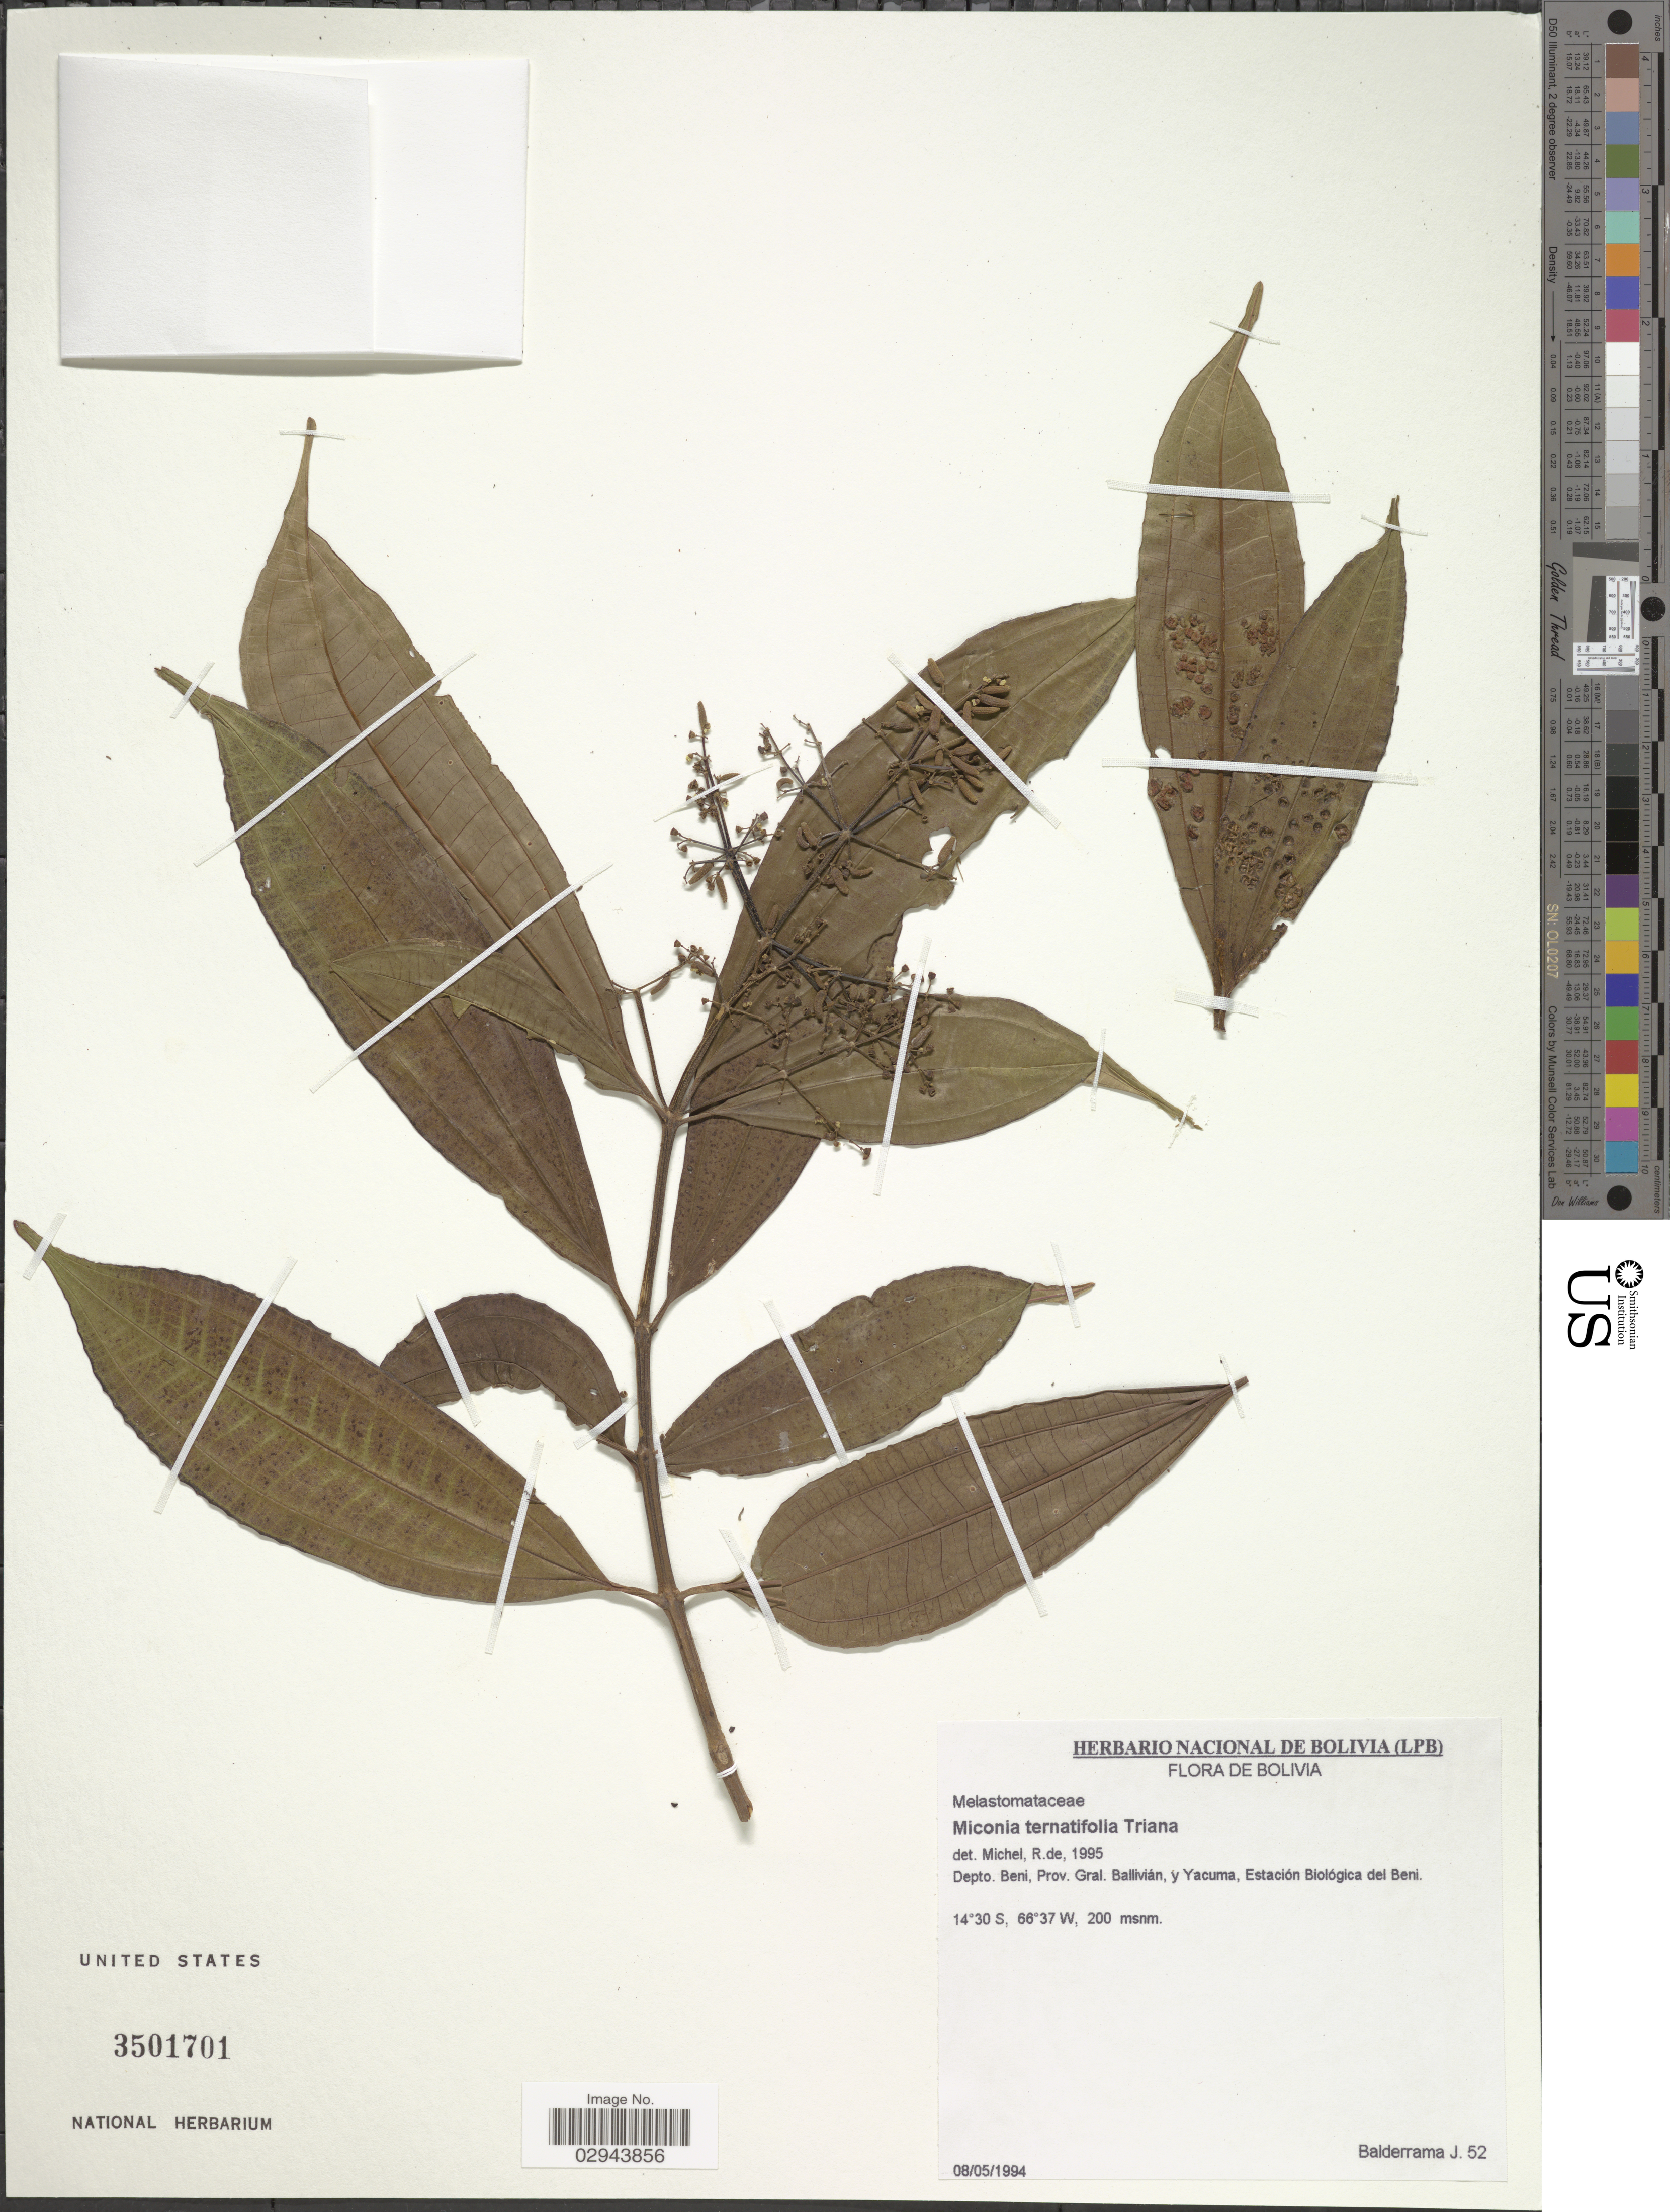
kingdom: Plantae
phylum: Tracheophyta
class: Magnoliopsida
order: Myrtales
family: Melastomataceae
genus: Miconia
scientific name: Miconia ternatifolia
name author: Triana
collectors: J. Balderrama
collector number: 52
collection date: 1994-05-08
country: Bolivia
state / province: Beni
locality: Depto. Beni, Prov. Gral. Ballivián, y Yacuma, Estación Biológica del Beni.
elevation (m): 200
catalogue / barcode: US 3501701